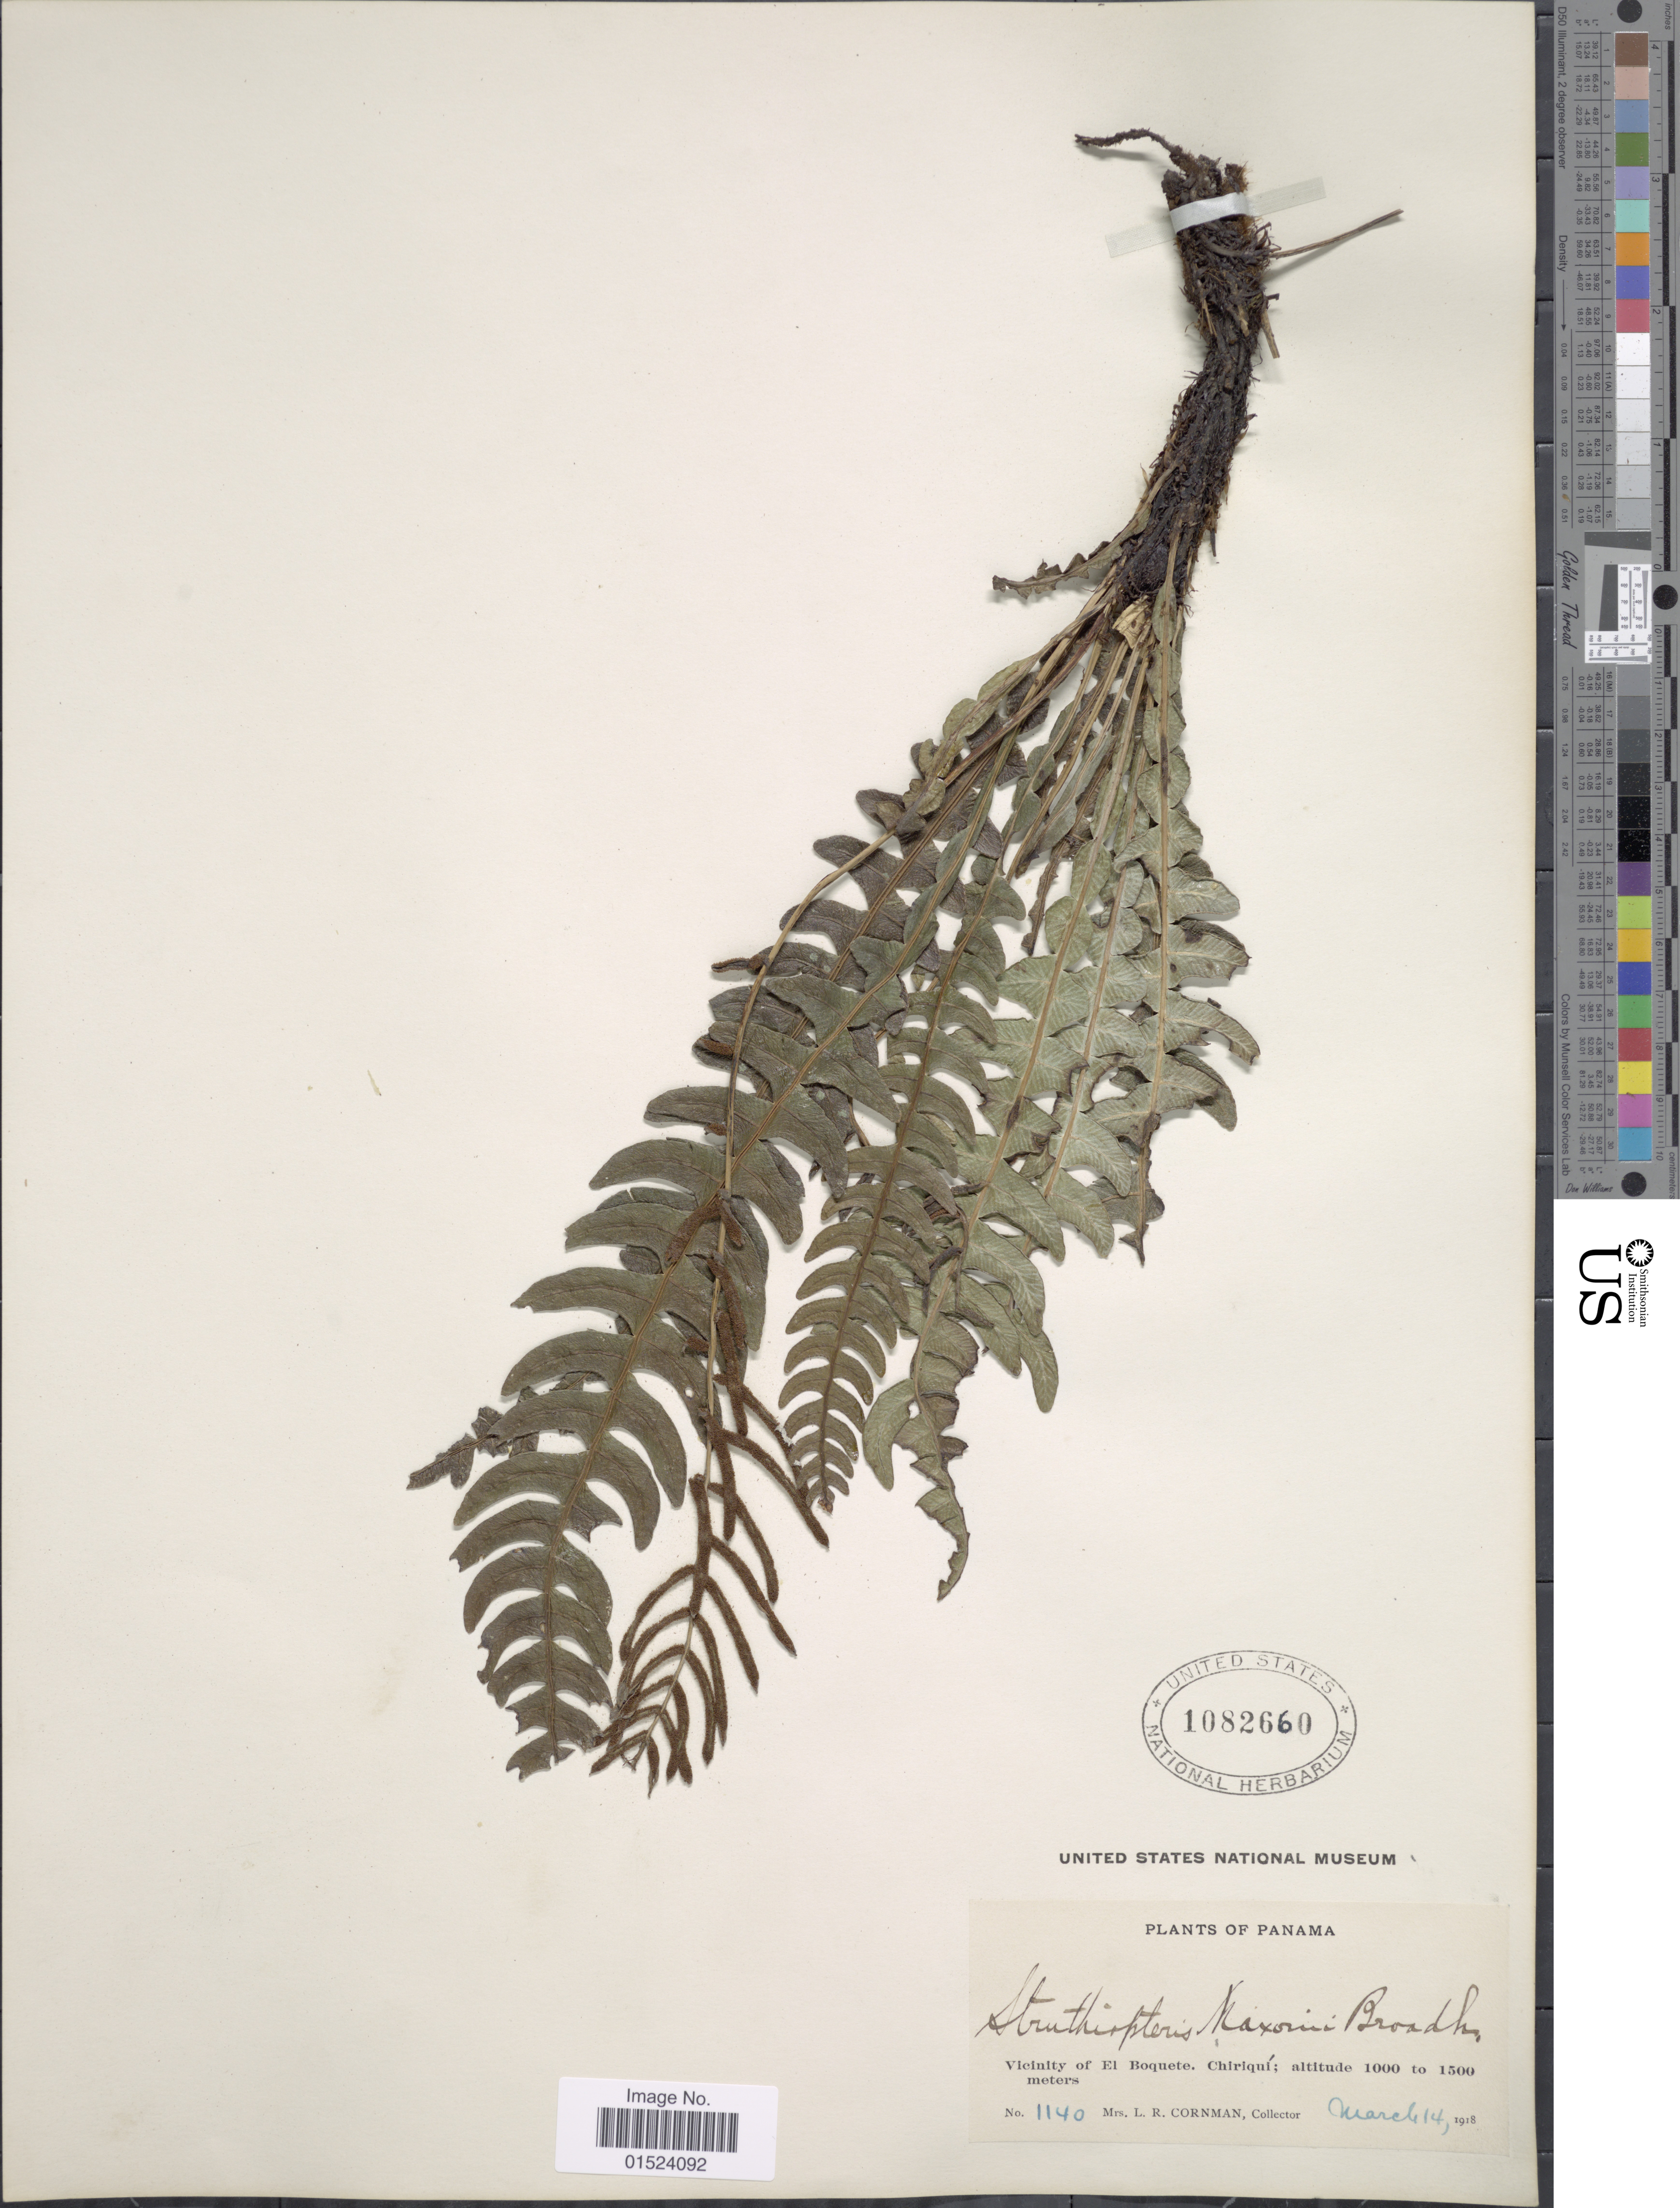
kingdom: Plantae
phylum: Tracheophyta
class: Polypodiopsida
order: Polypodiales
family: Blechnaceae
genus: Blechnum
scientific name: Blechnum l'herminieri subsp. lehmannii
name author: (Hieron.) Lellinger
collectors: L. Cornman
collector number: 1140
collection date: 1918-03-14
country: Panama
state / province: Chiriqui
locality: Vicinity of El Boquete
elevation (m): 1000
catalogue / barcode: US 1082660